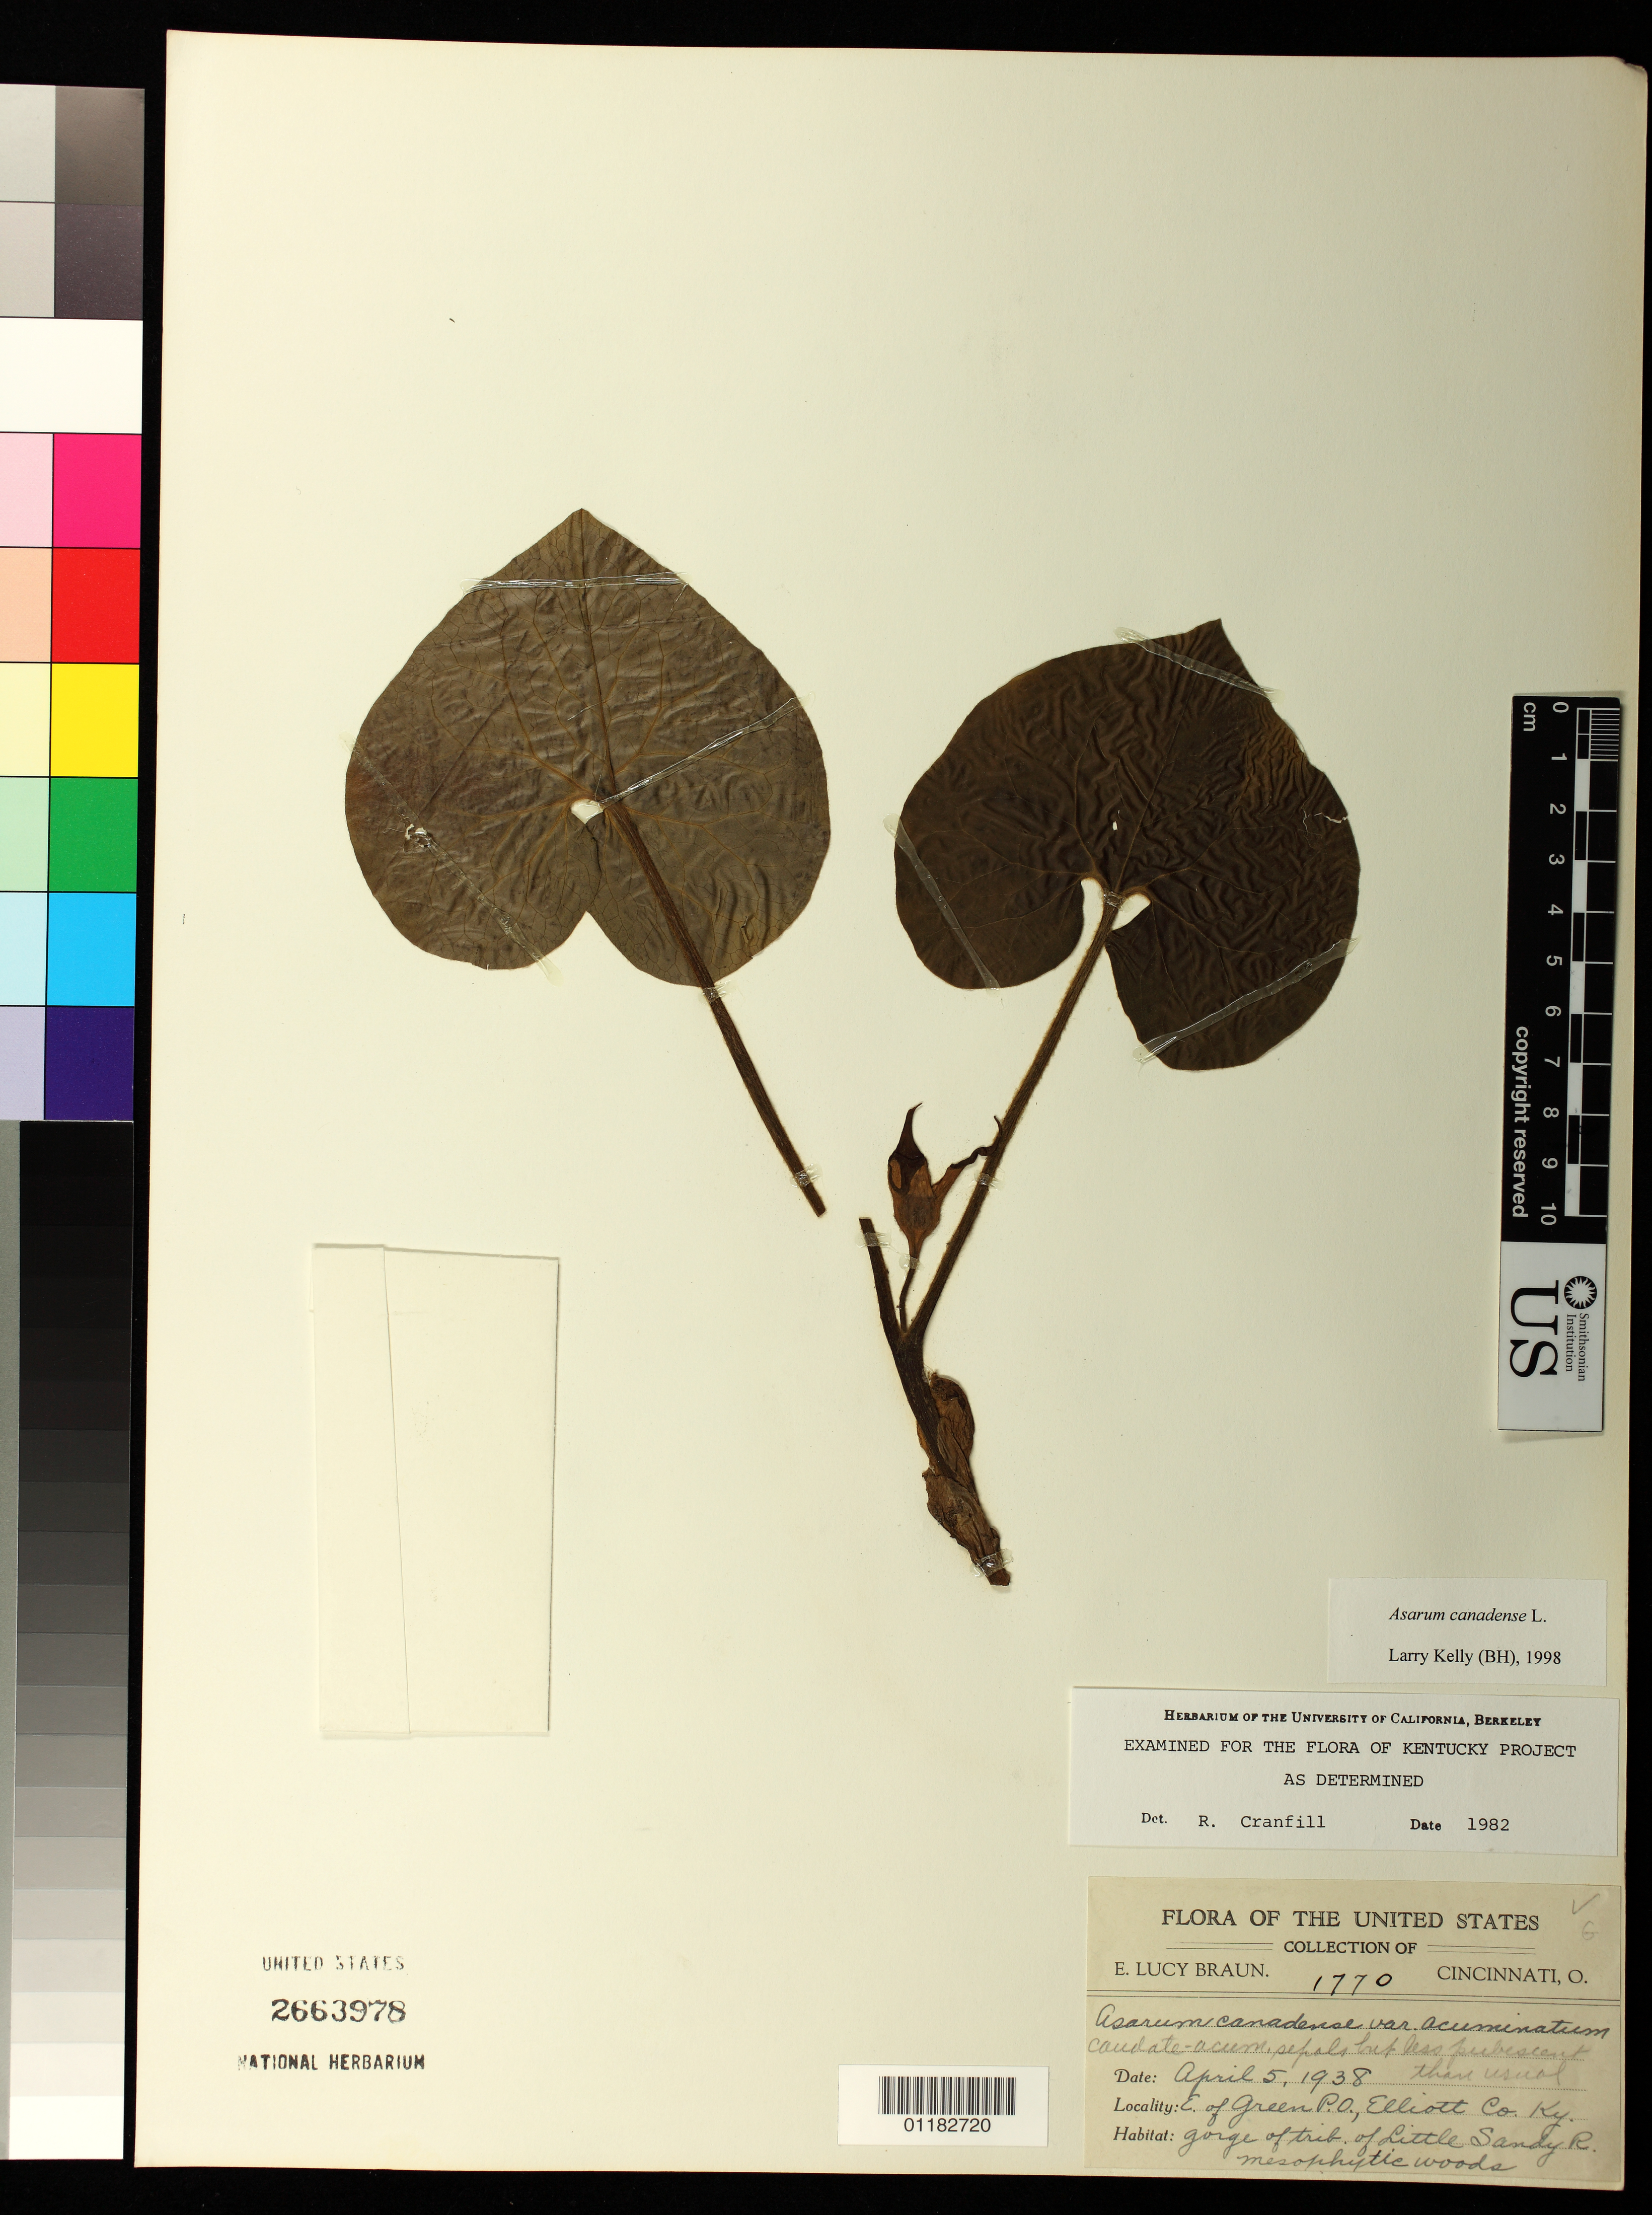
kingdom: Plantae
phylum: Tracheophyta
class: Magnoliopsida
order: Piperales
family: Aristolochiaceae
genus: Asarum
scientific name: Asarum canadense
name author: L.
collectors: E. L. Braun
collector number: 1770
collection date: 1938-04-05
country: United States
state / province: Kentucky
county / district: Bell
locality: Bell County: East of Green Post Office, in gorge of tributary of Little Sandy River.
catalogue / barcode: US 2663978